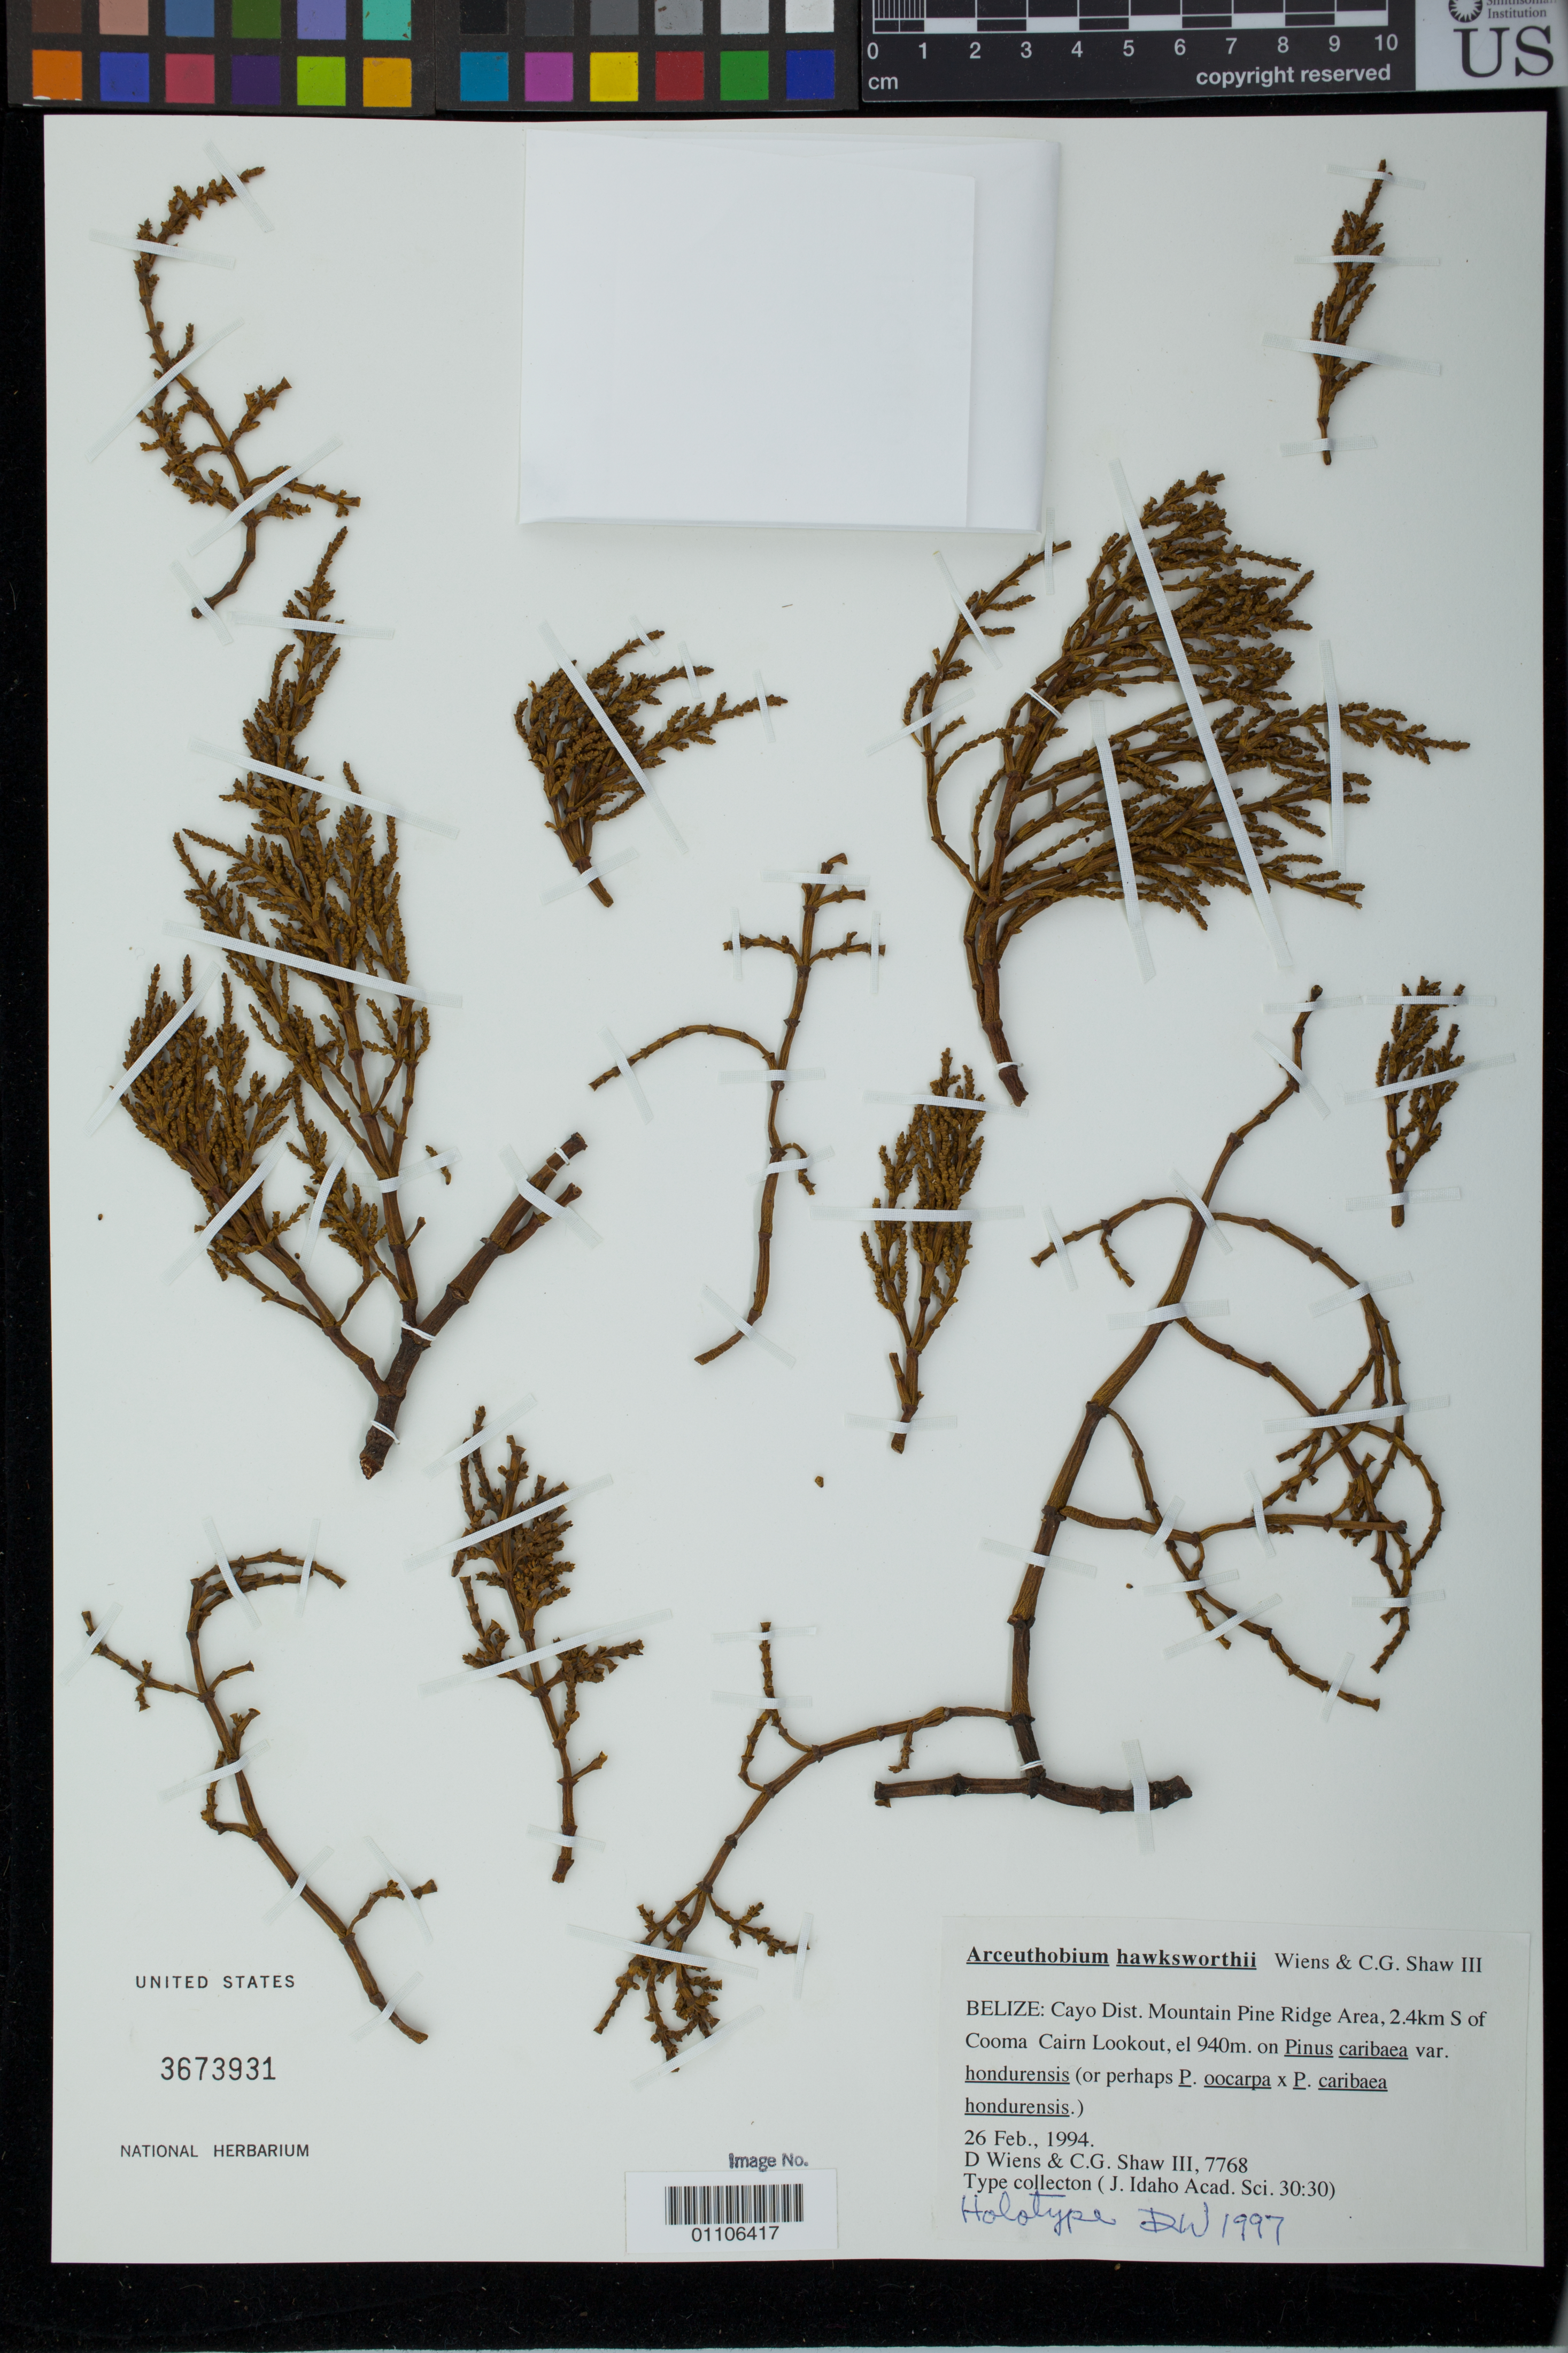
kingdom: Plantae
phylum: Tracheophyta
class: Magnoliopsida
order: Santalales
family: Viscaceae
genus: Arceuthobium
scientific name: Arceuthobium hawksworthii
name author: Wiens & C.G. Shaw bis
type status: Holotype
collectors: D. Wiens & C. G. Shaw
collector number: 7768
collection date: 1994-02-26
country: Belize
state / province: Cayo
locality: Cayo Dist. Mountain Pine Ridge Area, 2.4 km S of Cooma Cairn Lookout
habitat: On Pinus caribaea var. hondurensis (or perhaps P. oocarpa x P. caribaea hondurensis)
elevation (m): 940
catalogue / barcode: US 3673931